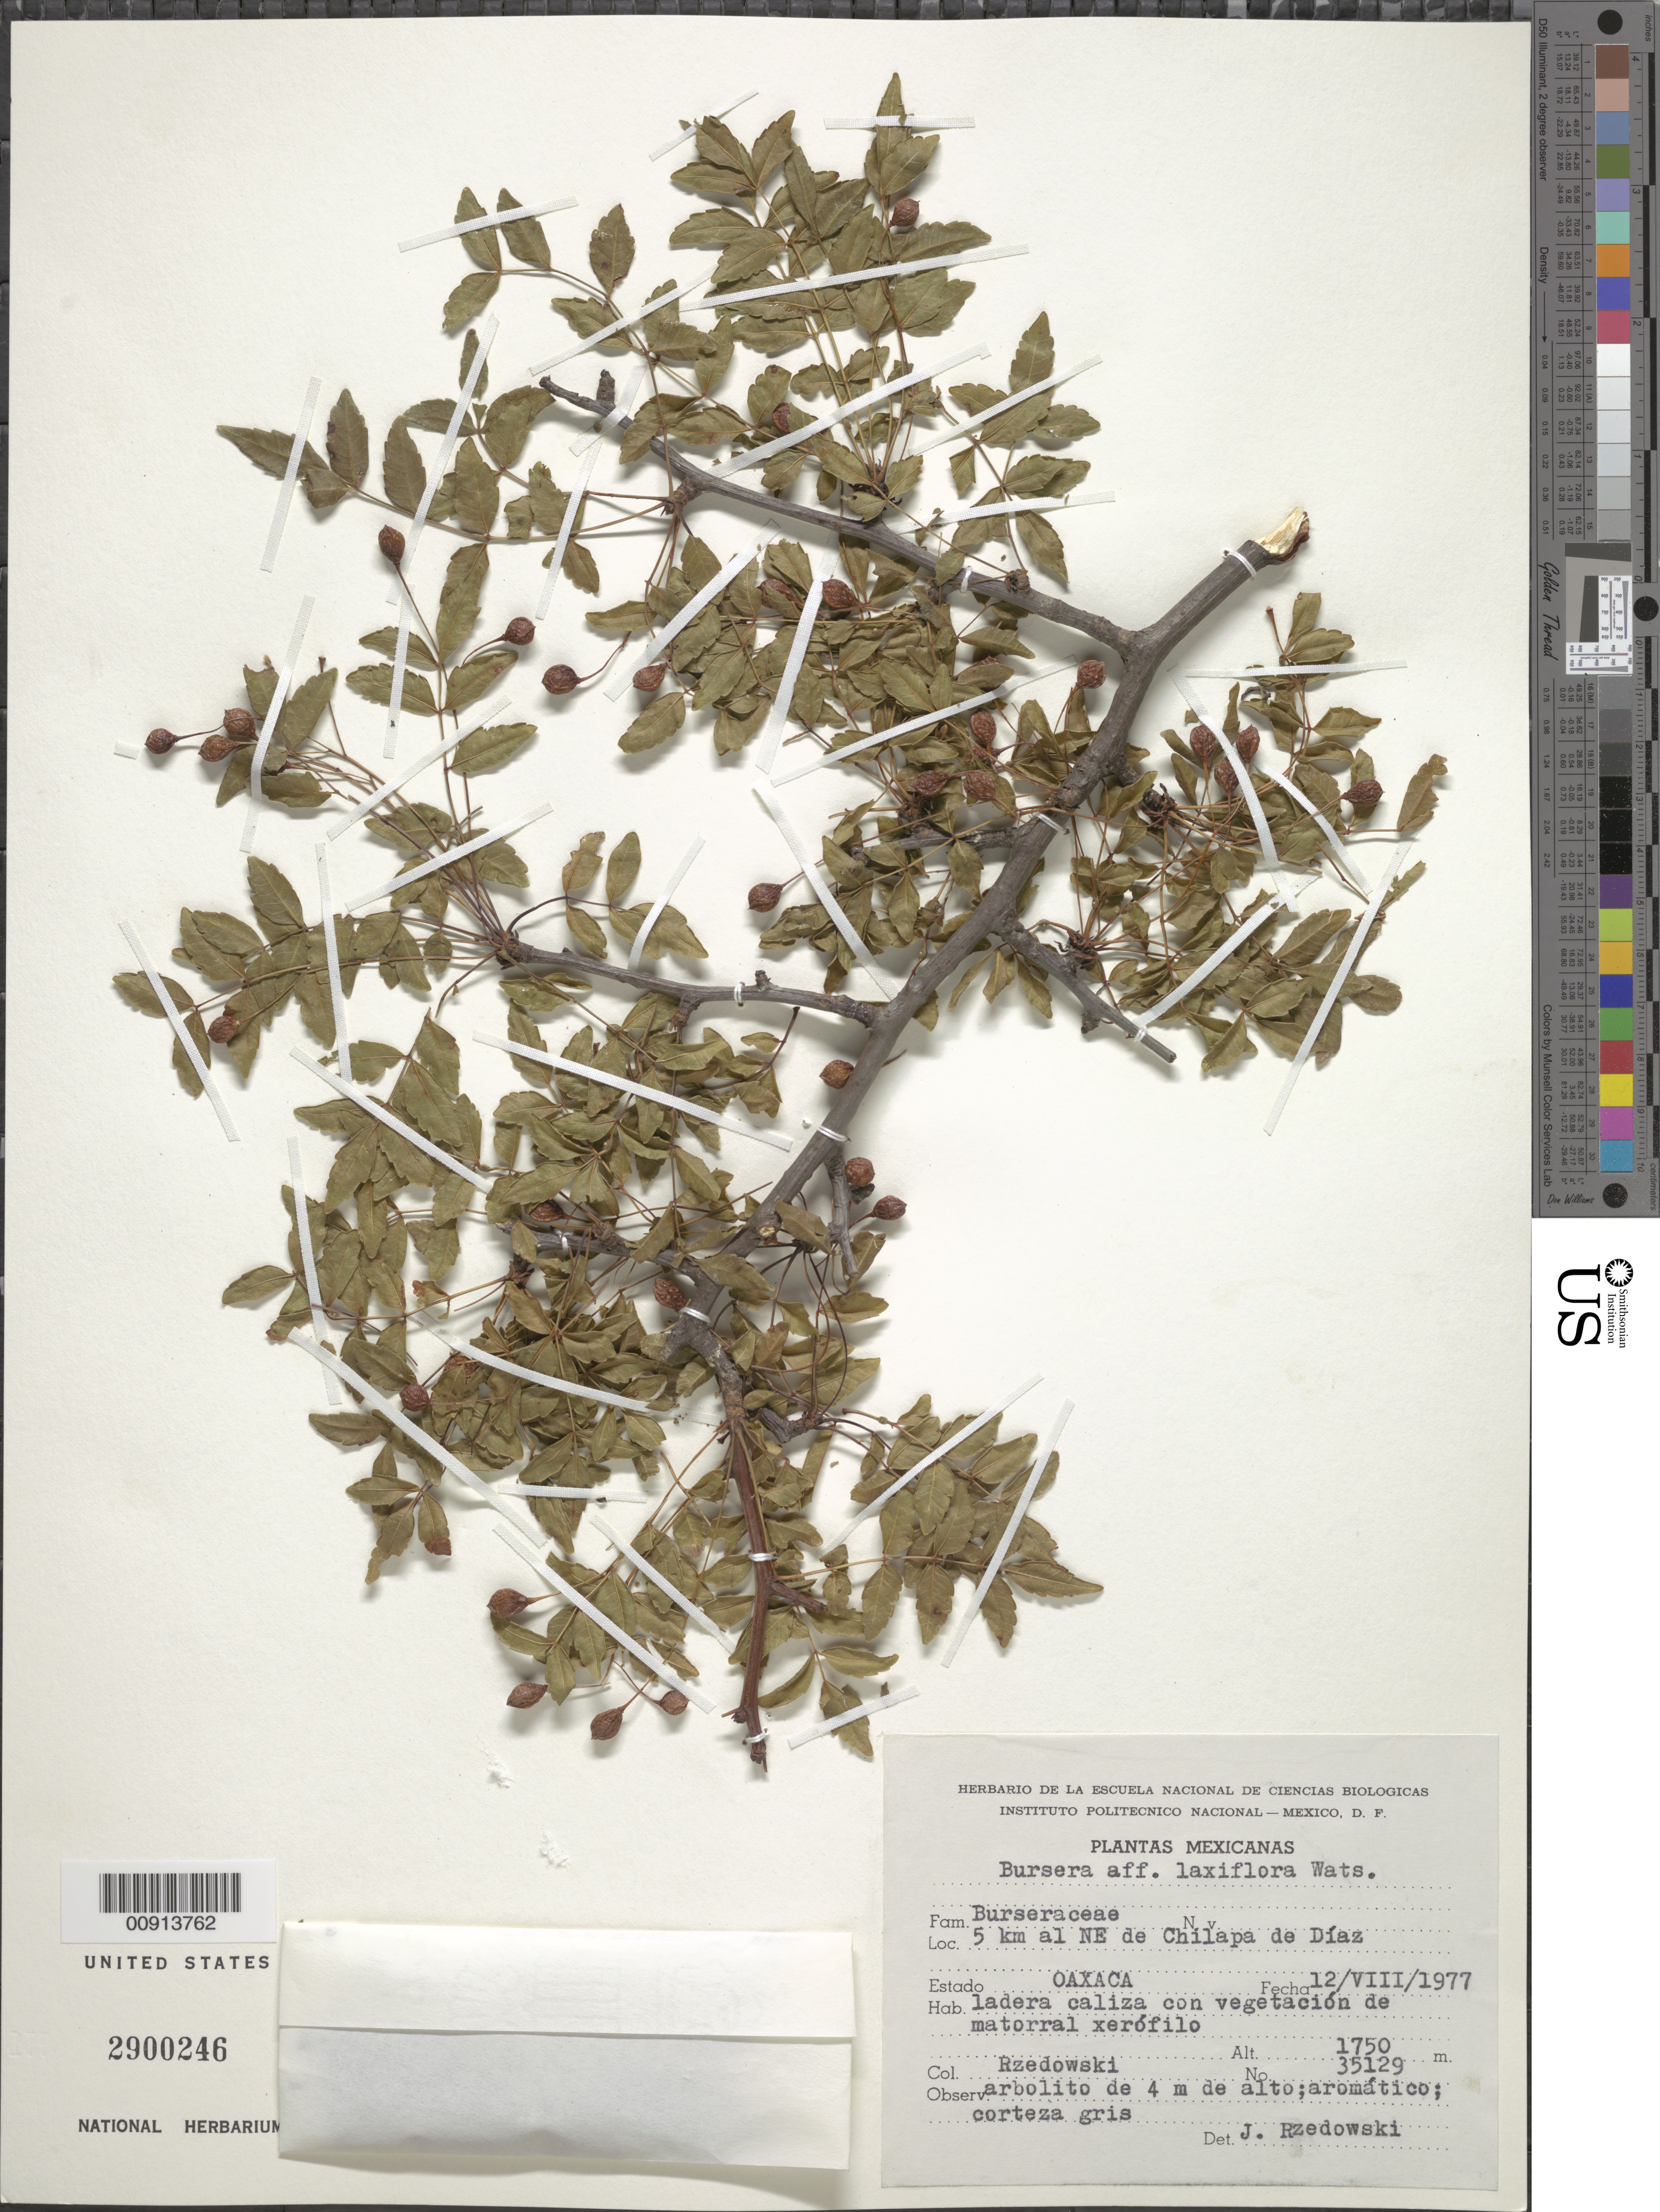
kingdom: Plantae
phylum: Tracheophyta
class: Magnoliopsida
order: Sapindales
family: Burseraceae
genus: Bursera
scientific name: Bursera laxiflora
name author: S. Watson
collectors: J. Rzedowski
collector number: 35129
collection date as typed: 12 Aug 1977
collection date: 1977-08-12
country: Mexico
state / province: Oaxaca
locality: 5 km al NE de Chilapa de Díaz, Estado Oaxaca.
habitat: Ladera caliza con vegetación de matorral xerófilo.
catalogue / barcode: US 2900246